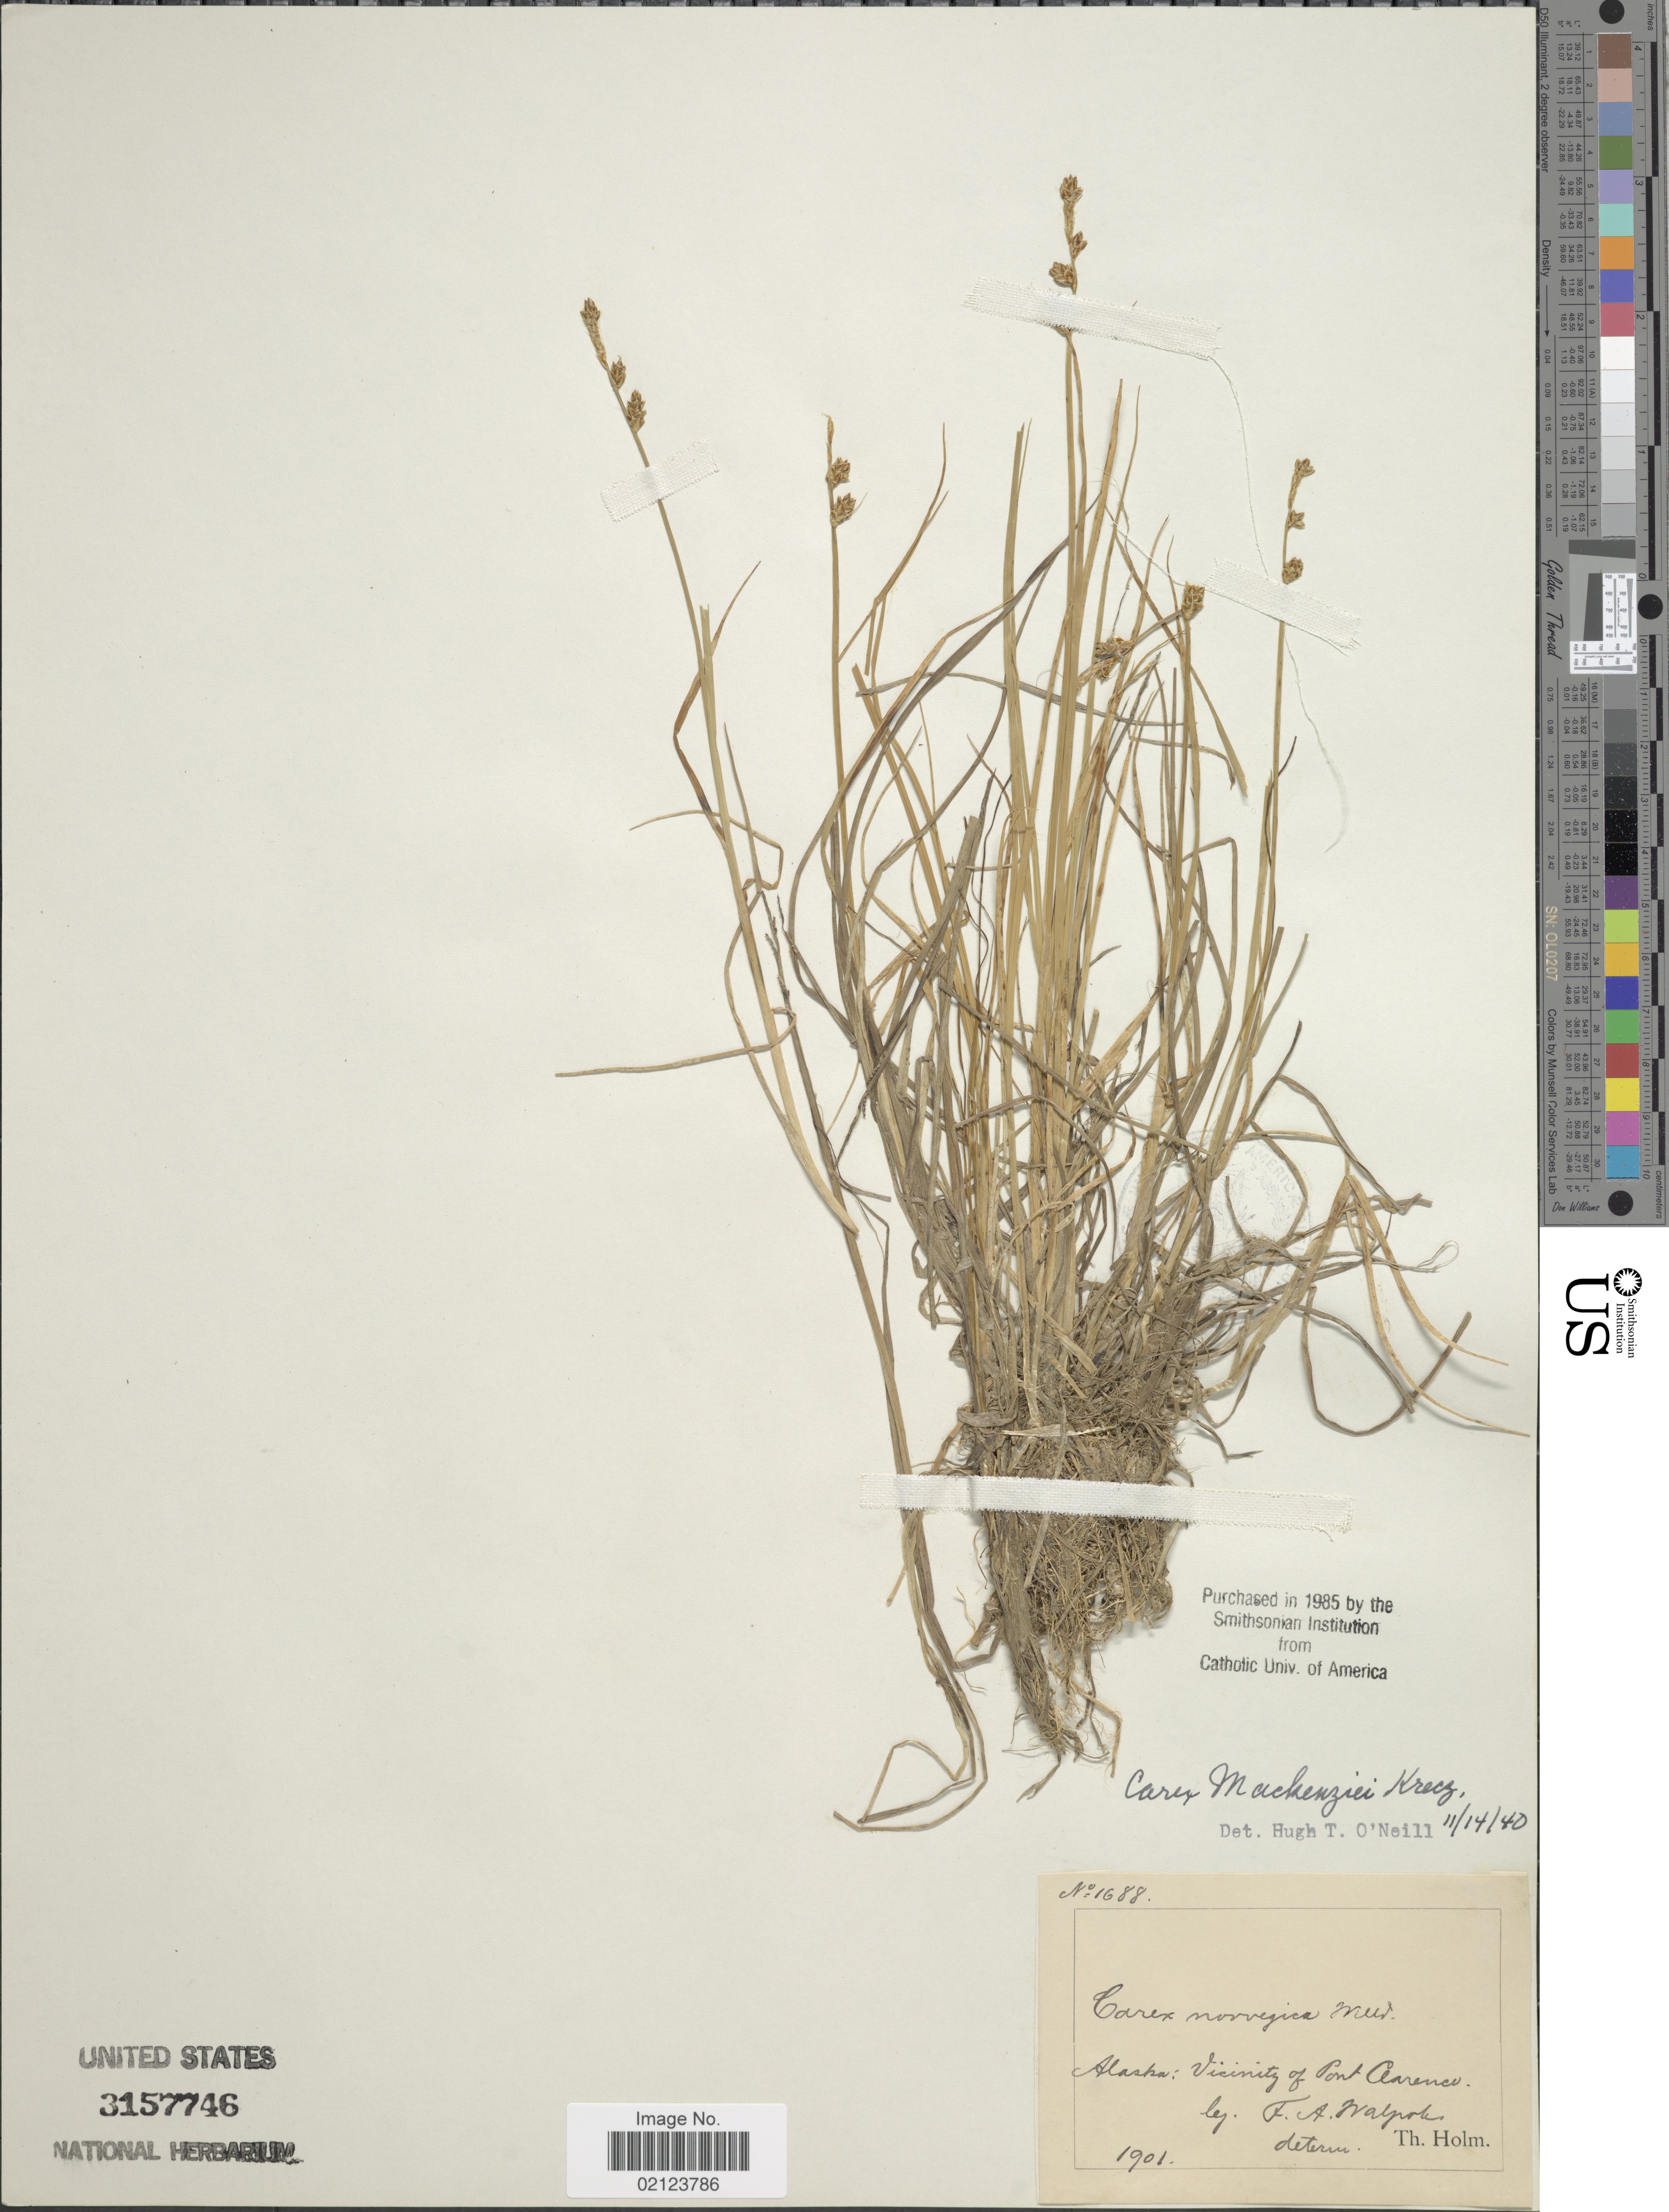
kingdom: Plantae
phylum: Tracheophyta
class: Liliopsida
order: Poales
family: Cyperaceae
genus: Carex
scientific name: Carex mackenziei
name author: V.I. Krecz.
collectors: F. Walpole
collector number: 1688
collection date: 1901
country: United States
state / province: Alaska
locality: Vicinity of Pont Clarence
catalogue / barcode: US 3157746